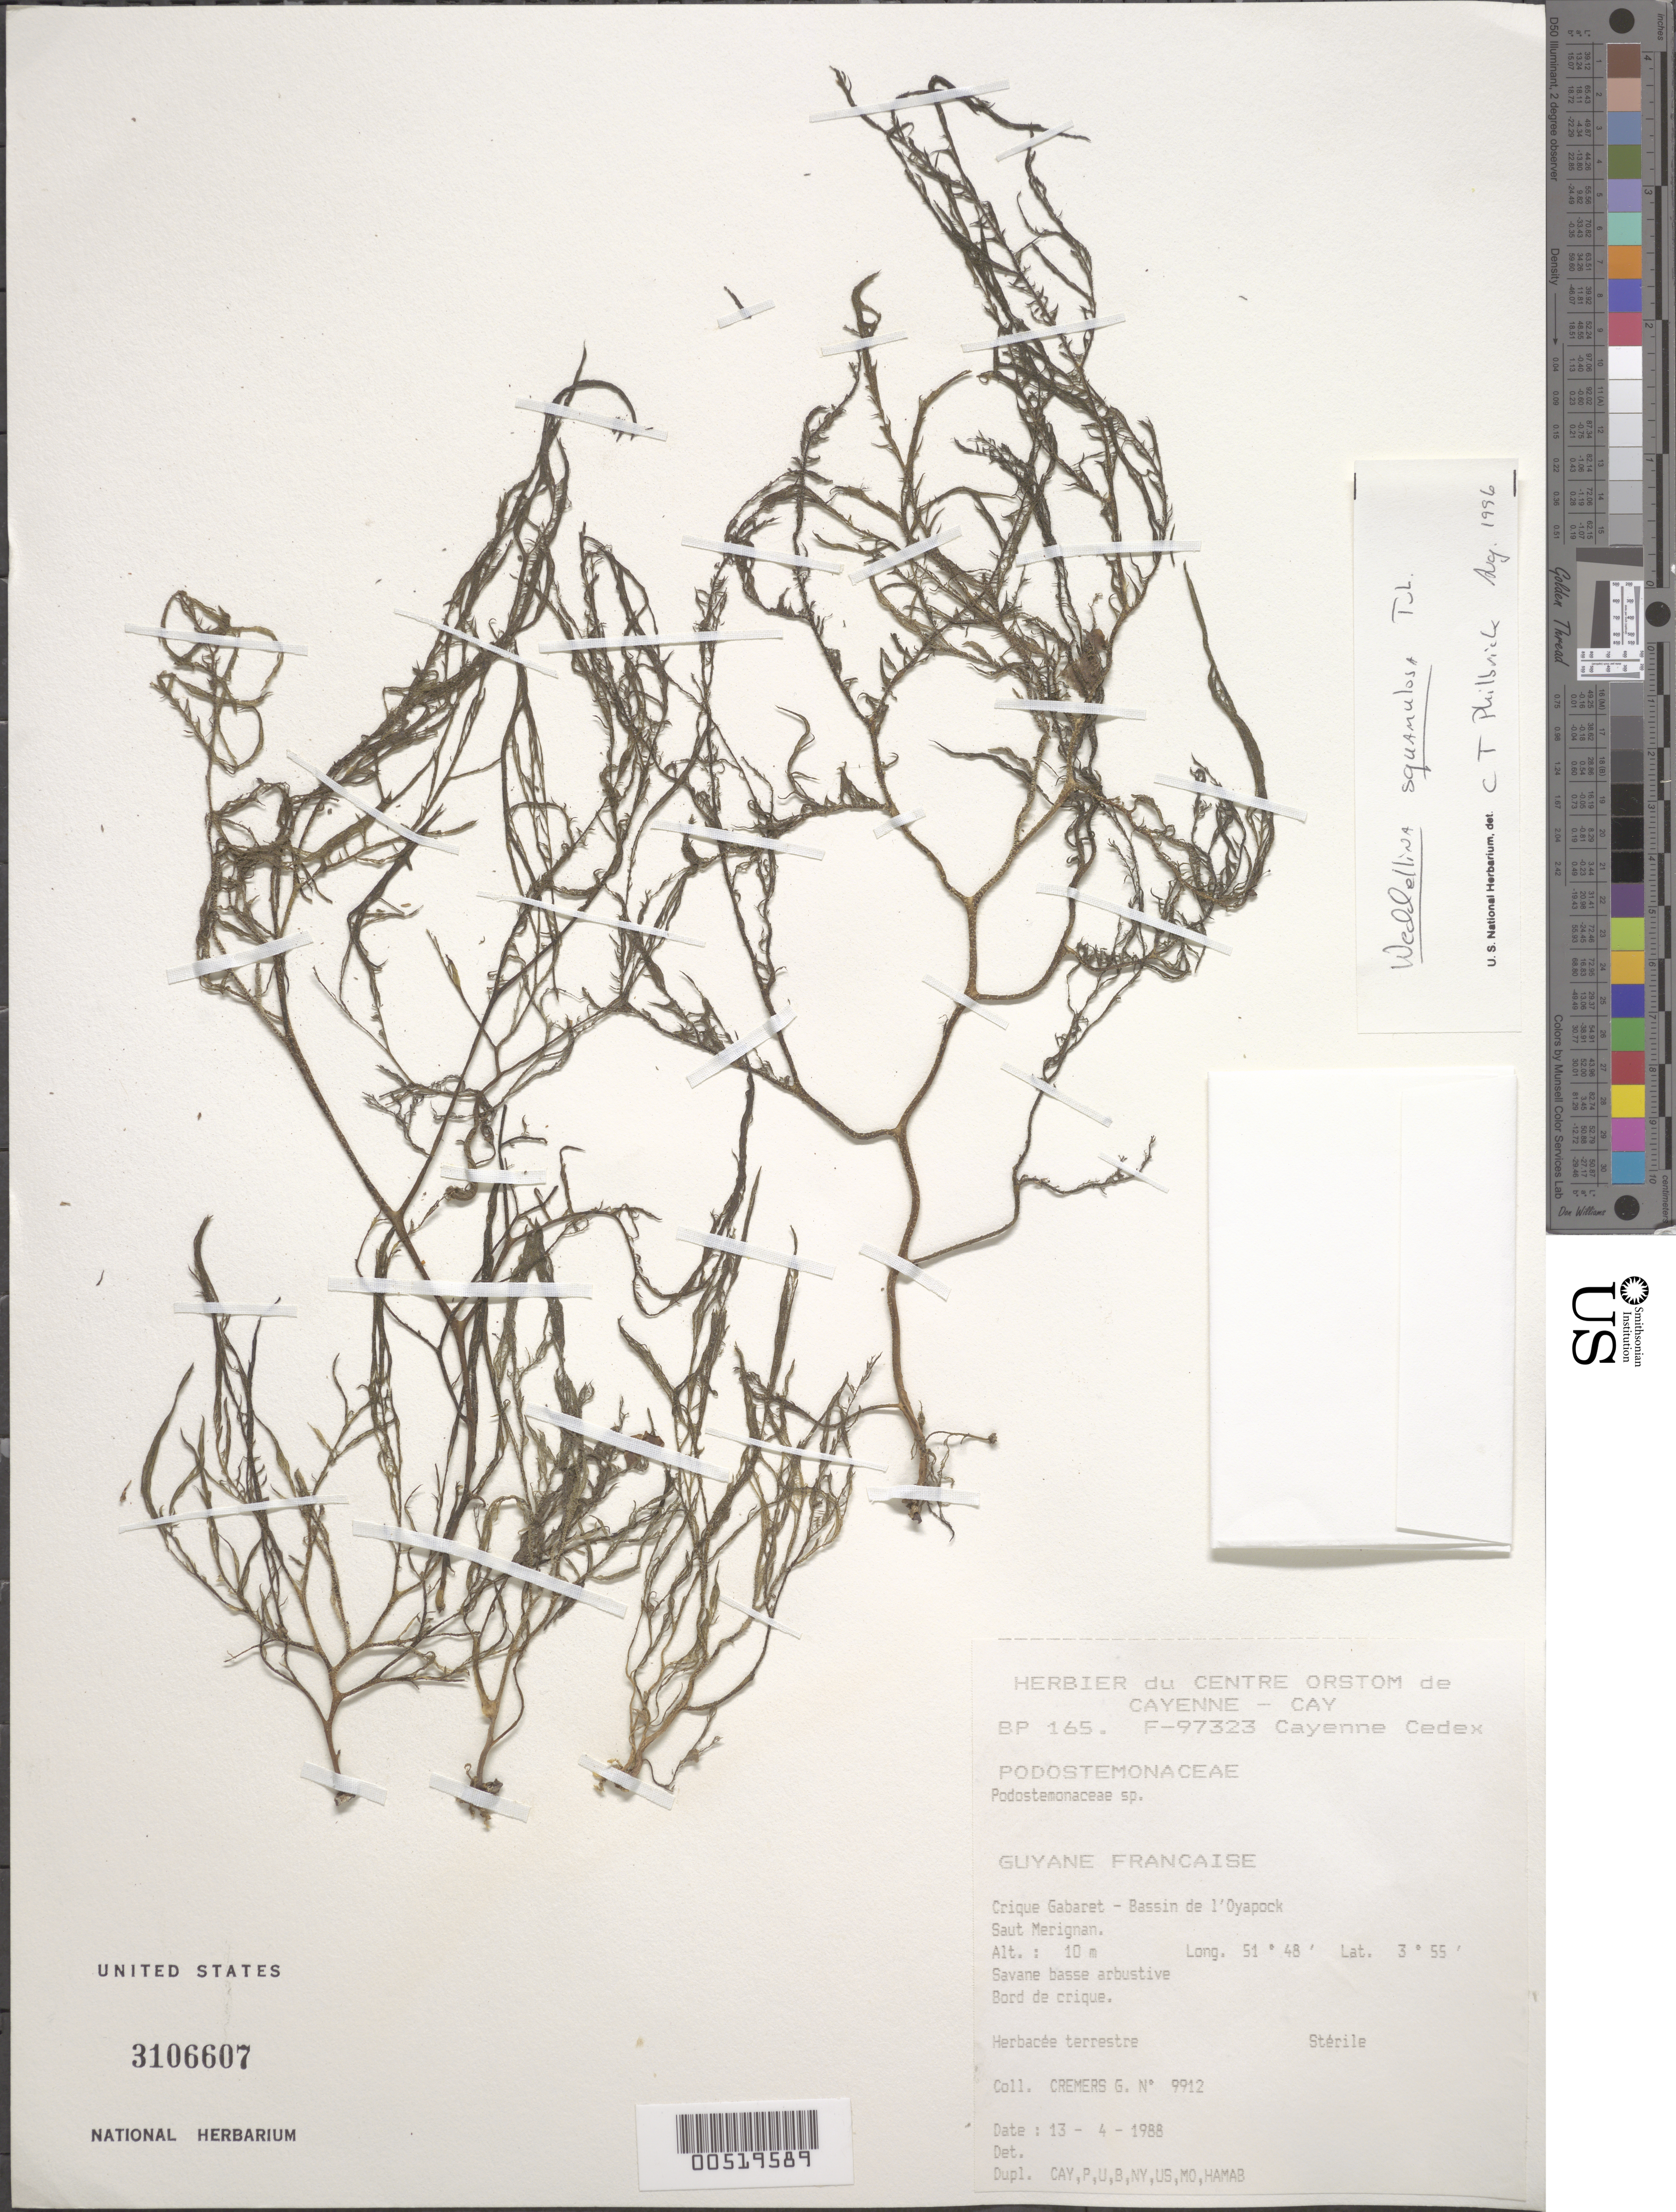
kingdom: Plantae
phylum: Tracheophyta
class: Magnoliopsida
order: Malpighiales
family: Podostemaceae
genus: Weddellina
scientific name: Weddellina squamulosa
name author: Tul.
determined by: Philbrick, C. Thomas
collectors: G. Cremers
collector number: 9912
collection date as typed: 13 Apr 1988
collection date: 1988-04-13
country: French Guiana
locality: Crique gabaret - bassin de l'oyapack, saut merignan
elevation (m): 10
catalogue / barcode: US 3106607